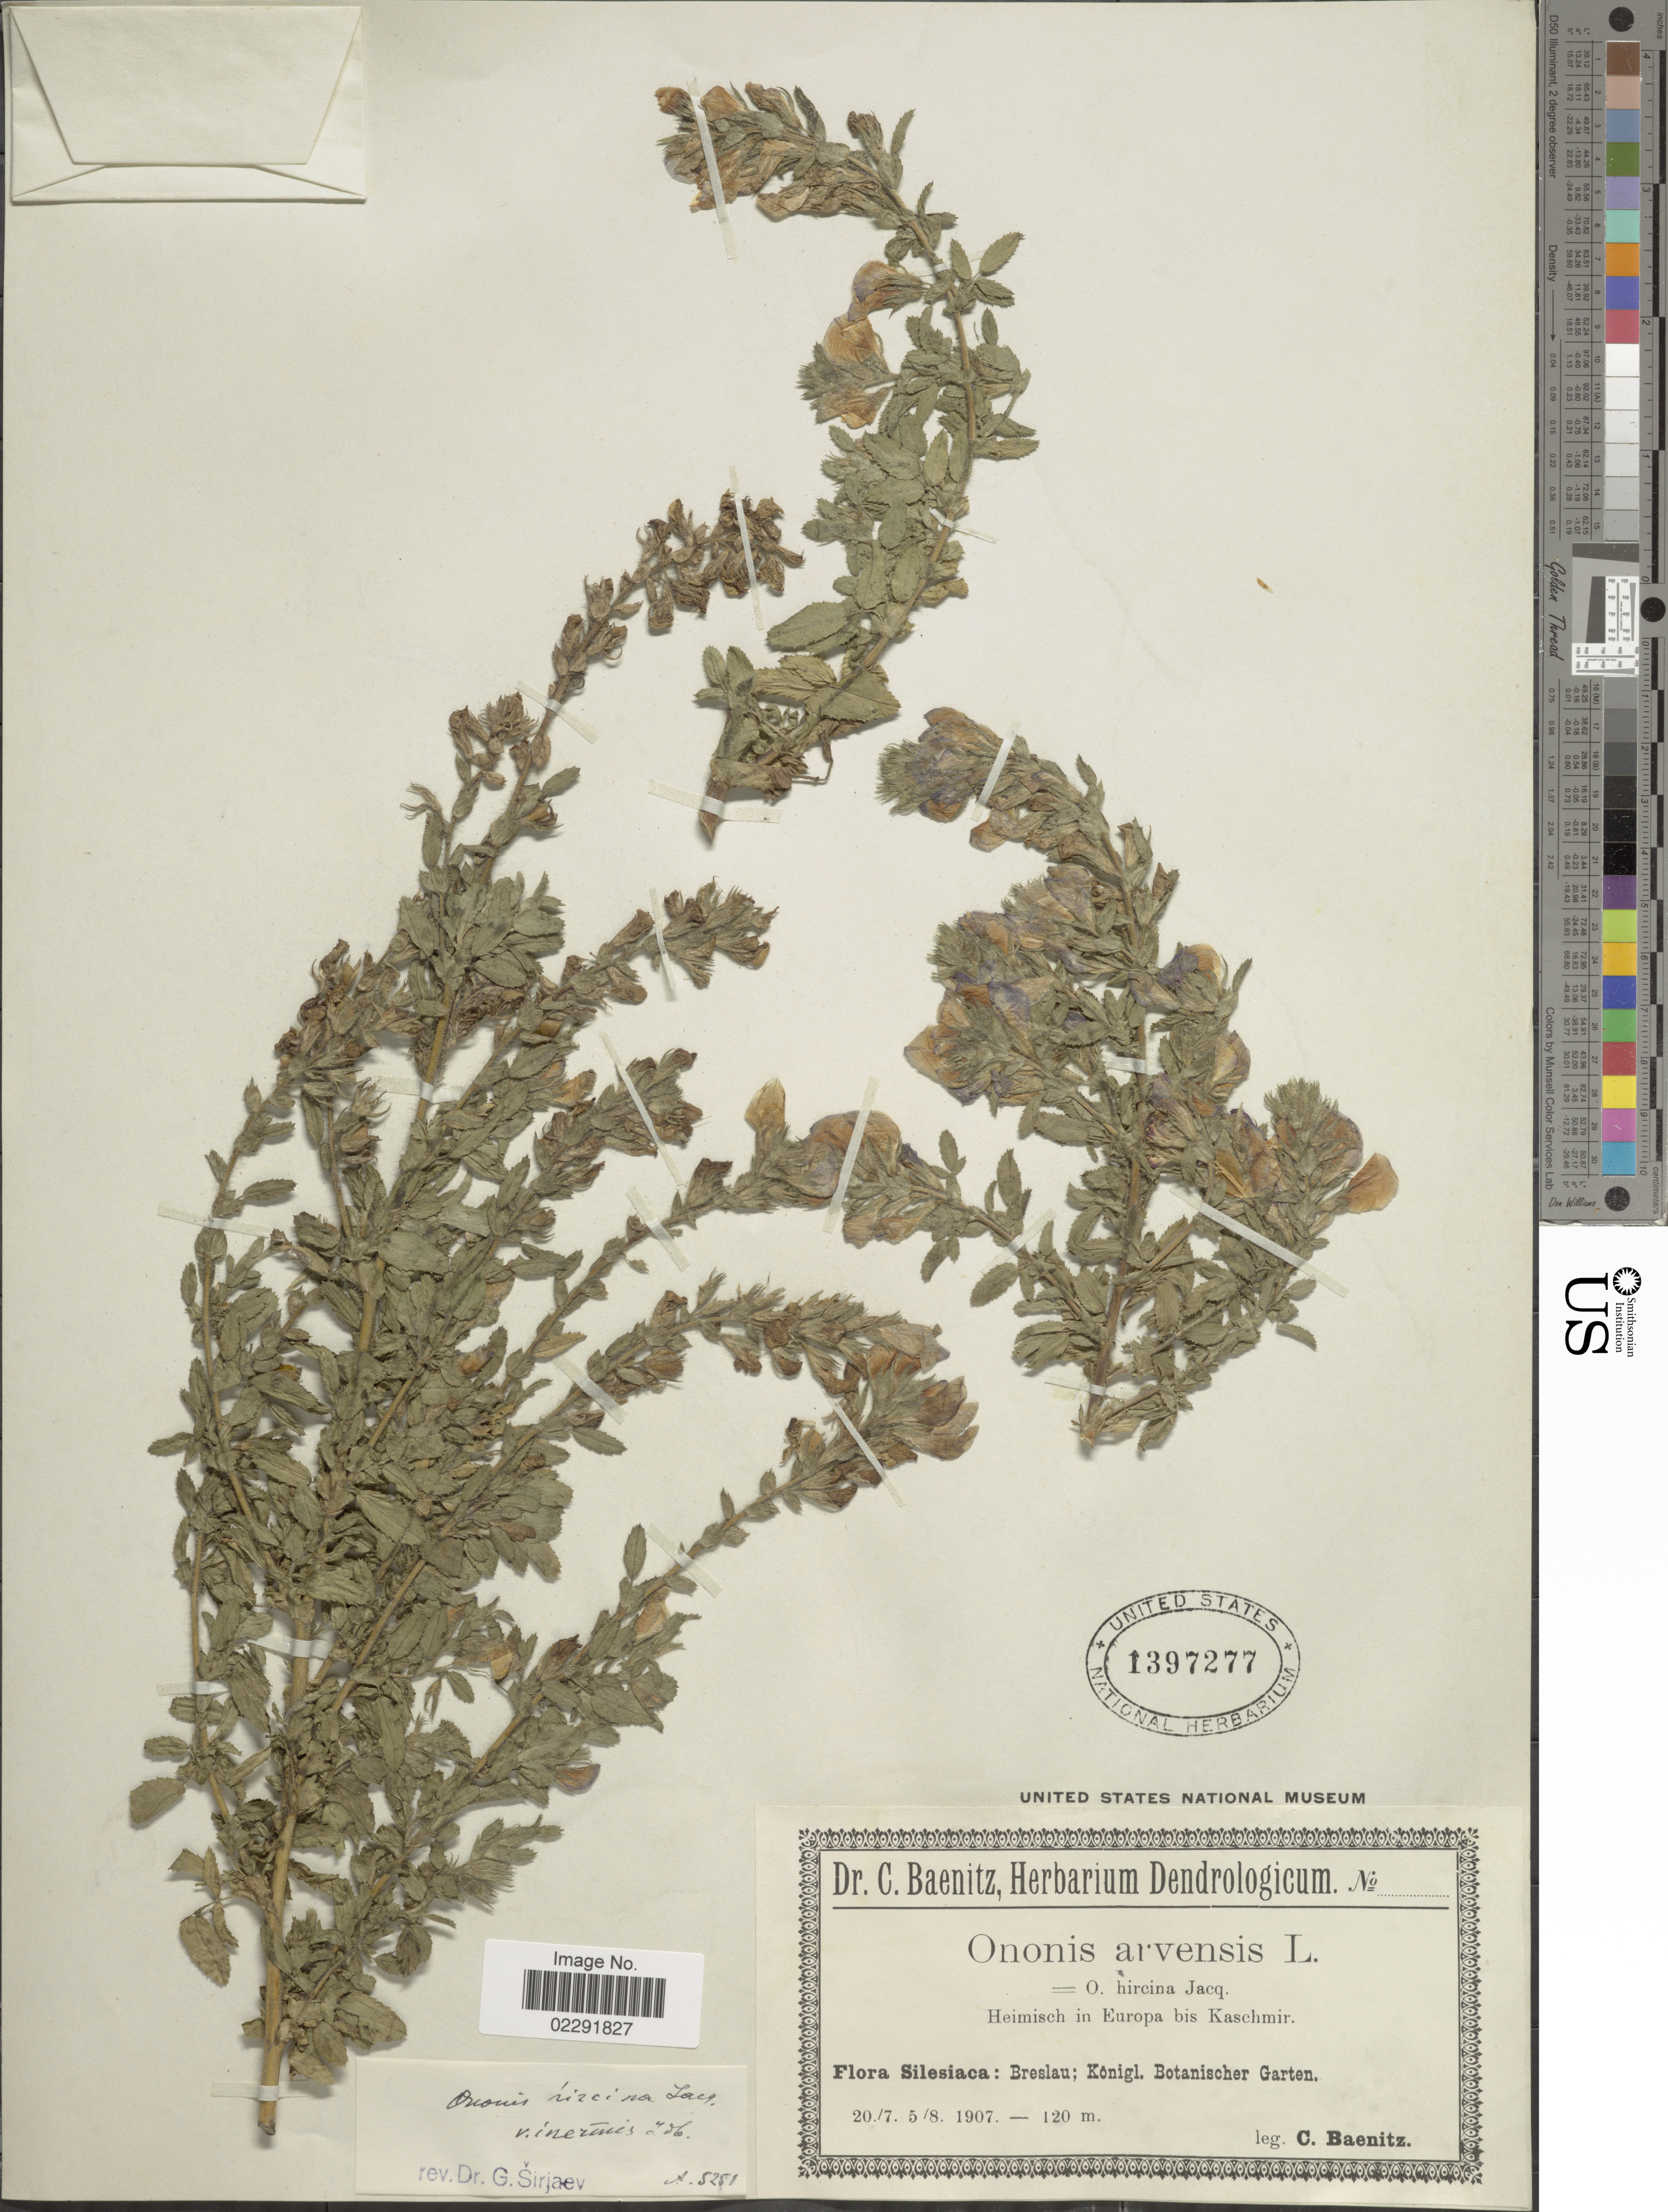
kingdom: Plantae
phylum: Tracheophyta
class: Magnoliopsida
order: Fabales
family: Fabaceae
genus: Ononis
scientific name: Ononis hircina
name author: Jacq.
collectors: C. G. Baenitz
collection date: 1907-07-20/1907-08-05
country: Poland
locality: Silesiaca: Breslau; Konigl. Botanischer Garten.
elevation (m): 120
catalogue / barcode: US 1397277